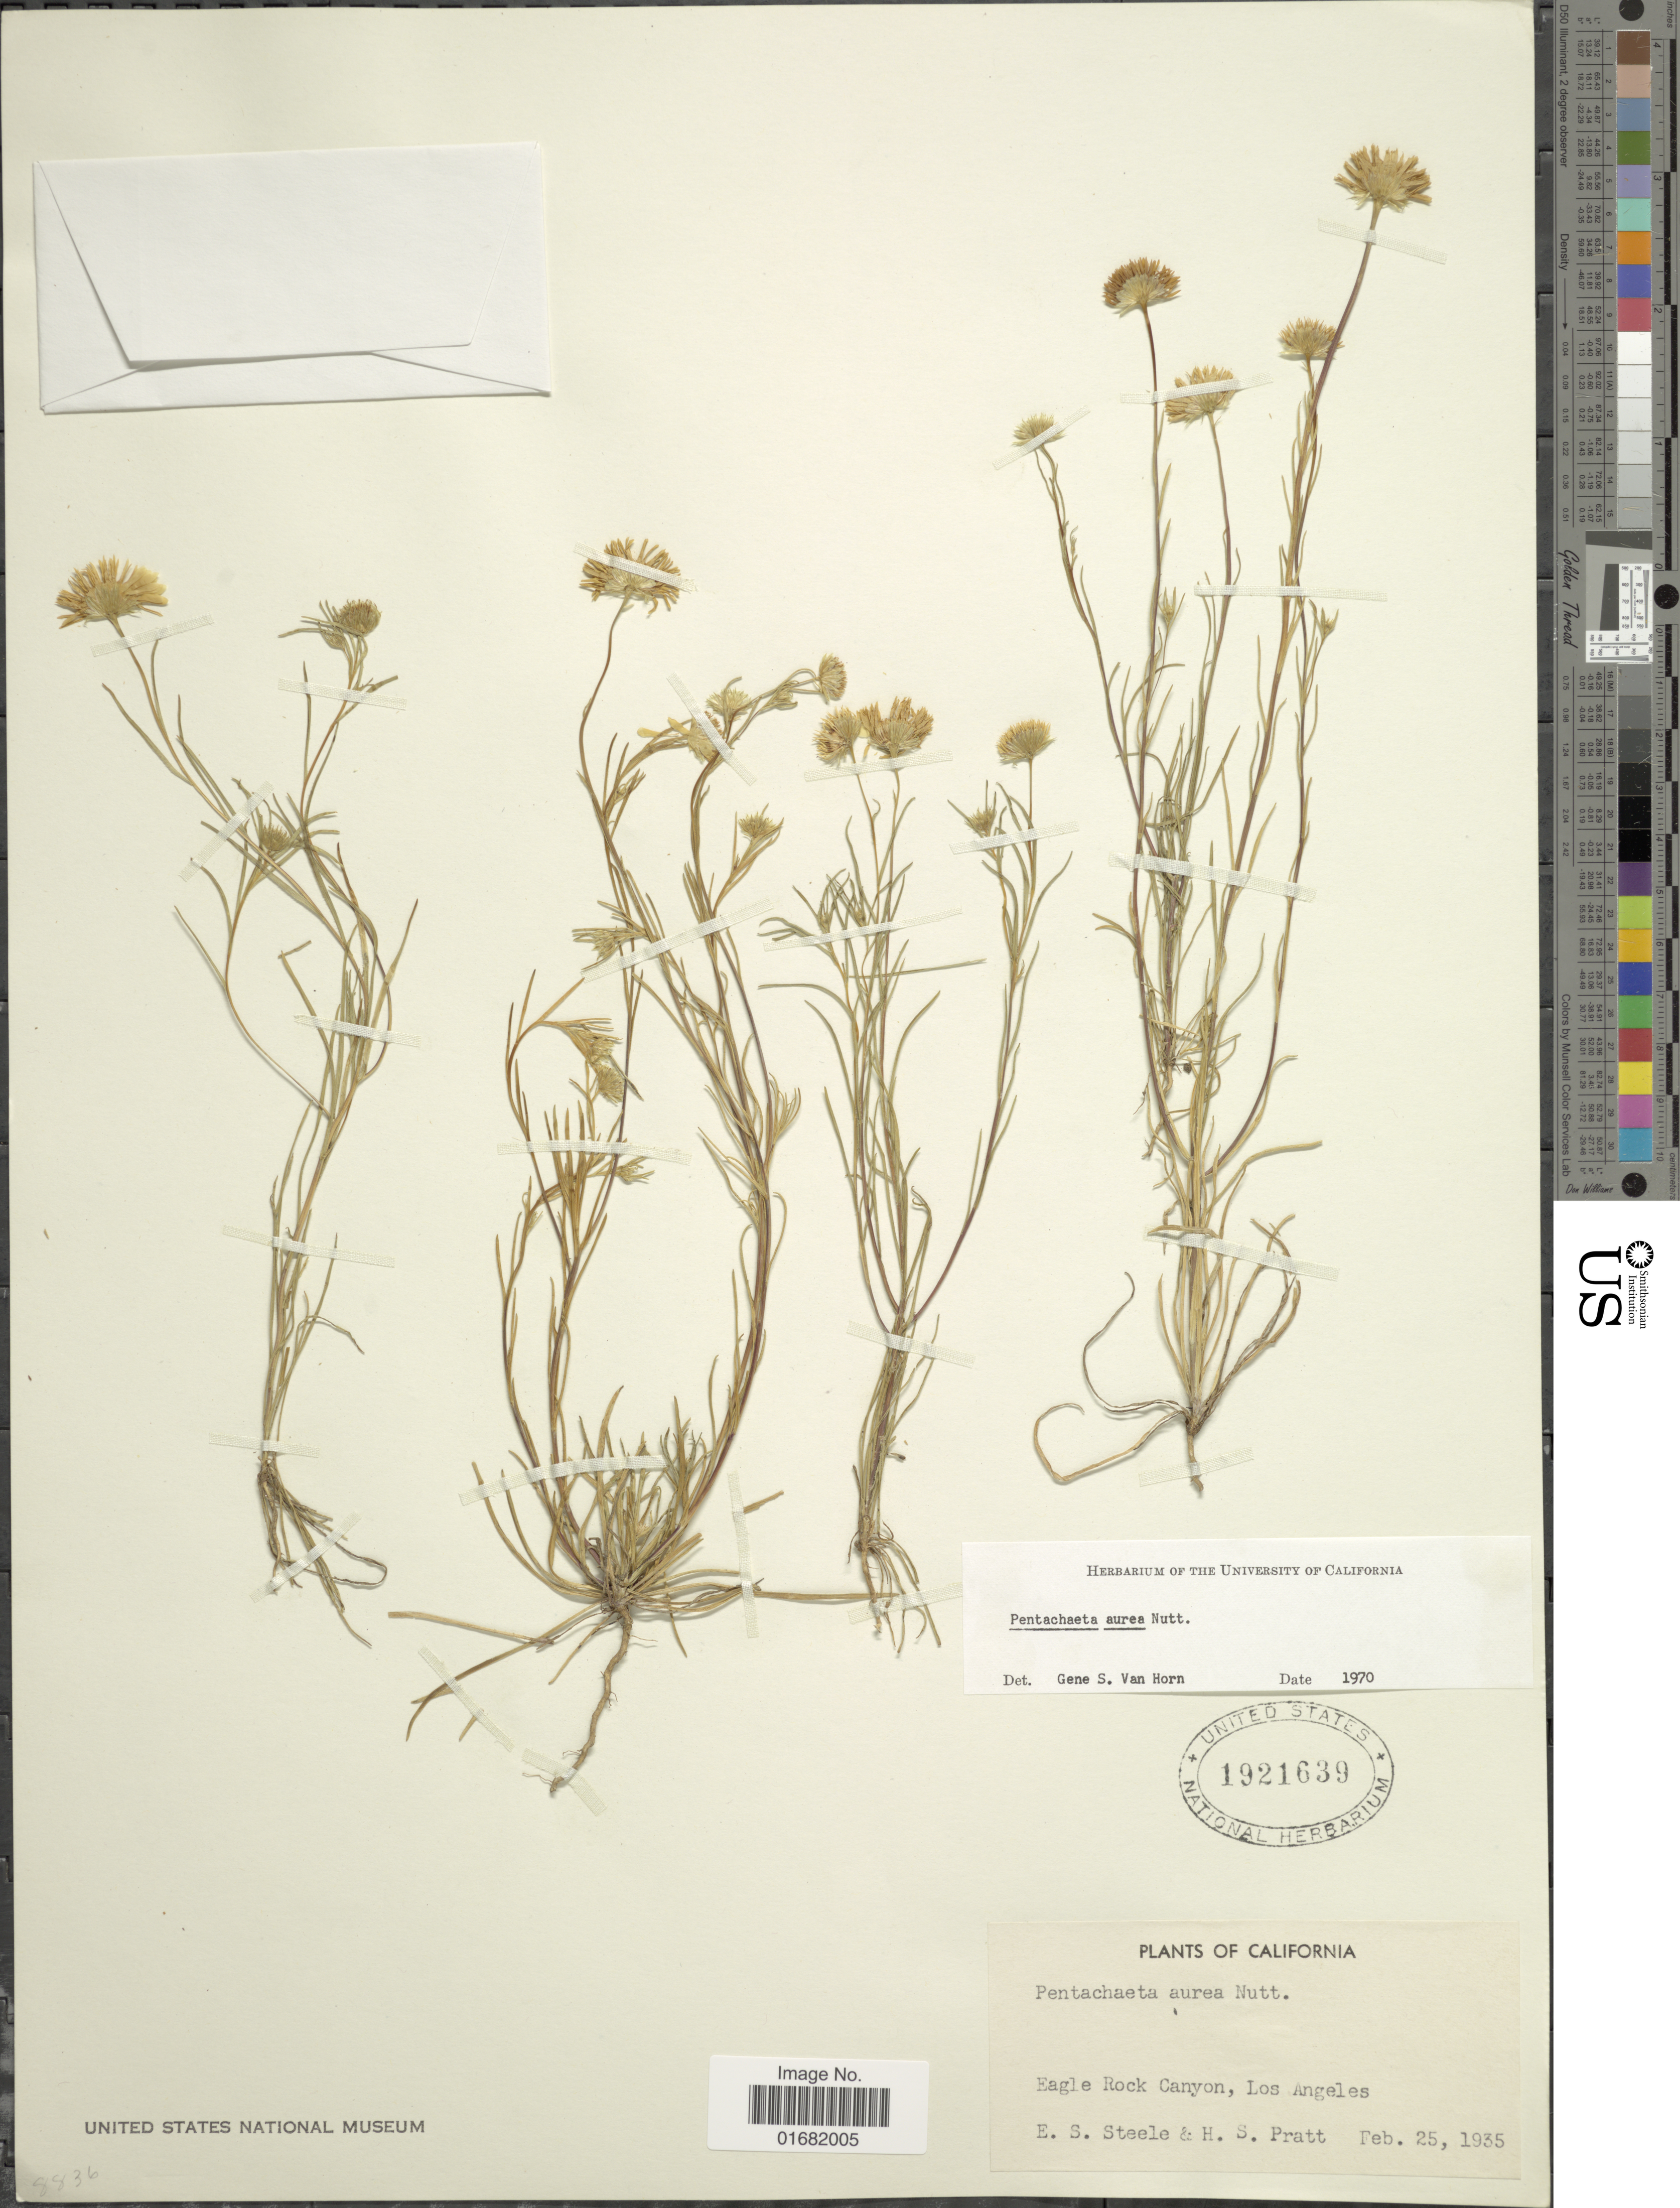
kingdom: Plantae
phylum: Tracheophyta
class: Magnoliopsida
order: Asterales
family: Asteraceae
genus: Pentachaeta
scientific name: Pentachaeta aurea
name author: Nutt.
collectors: E. Steele & H. Pratt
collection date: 1935-02-25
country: United States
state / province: California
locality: Eagle Rock Canyon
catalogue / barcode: US 1921639